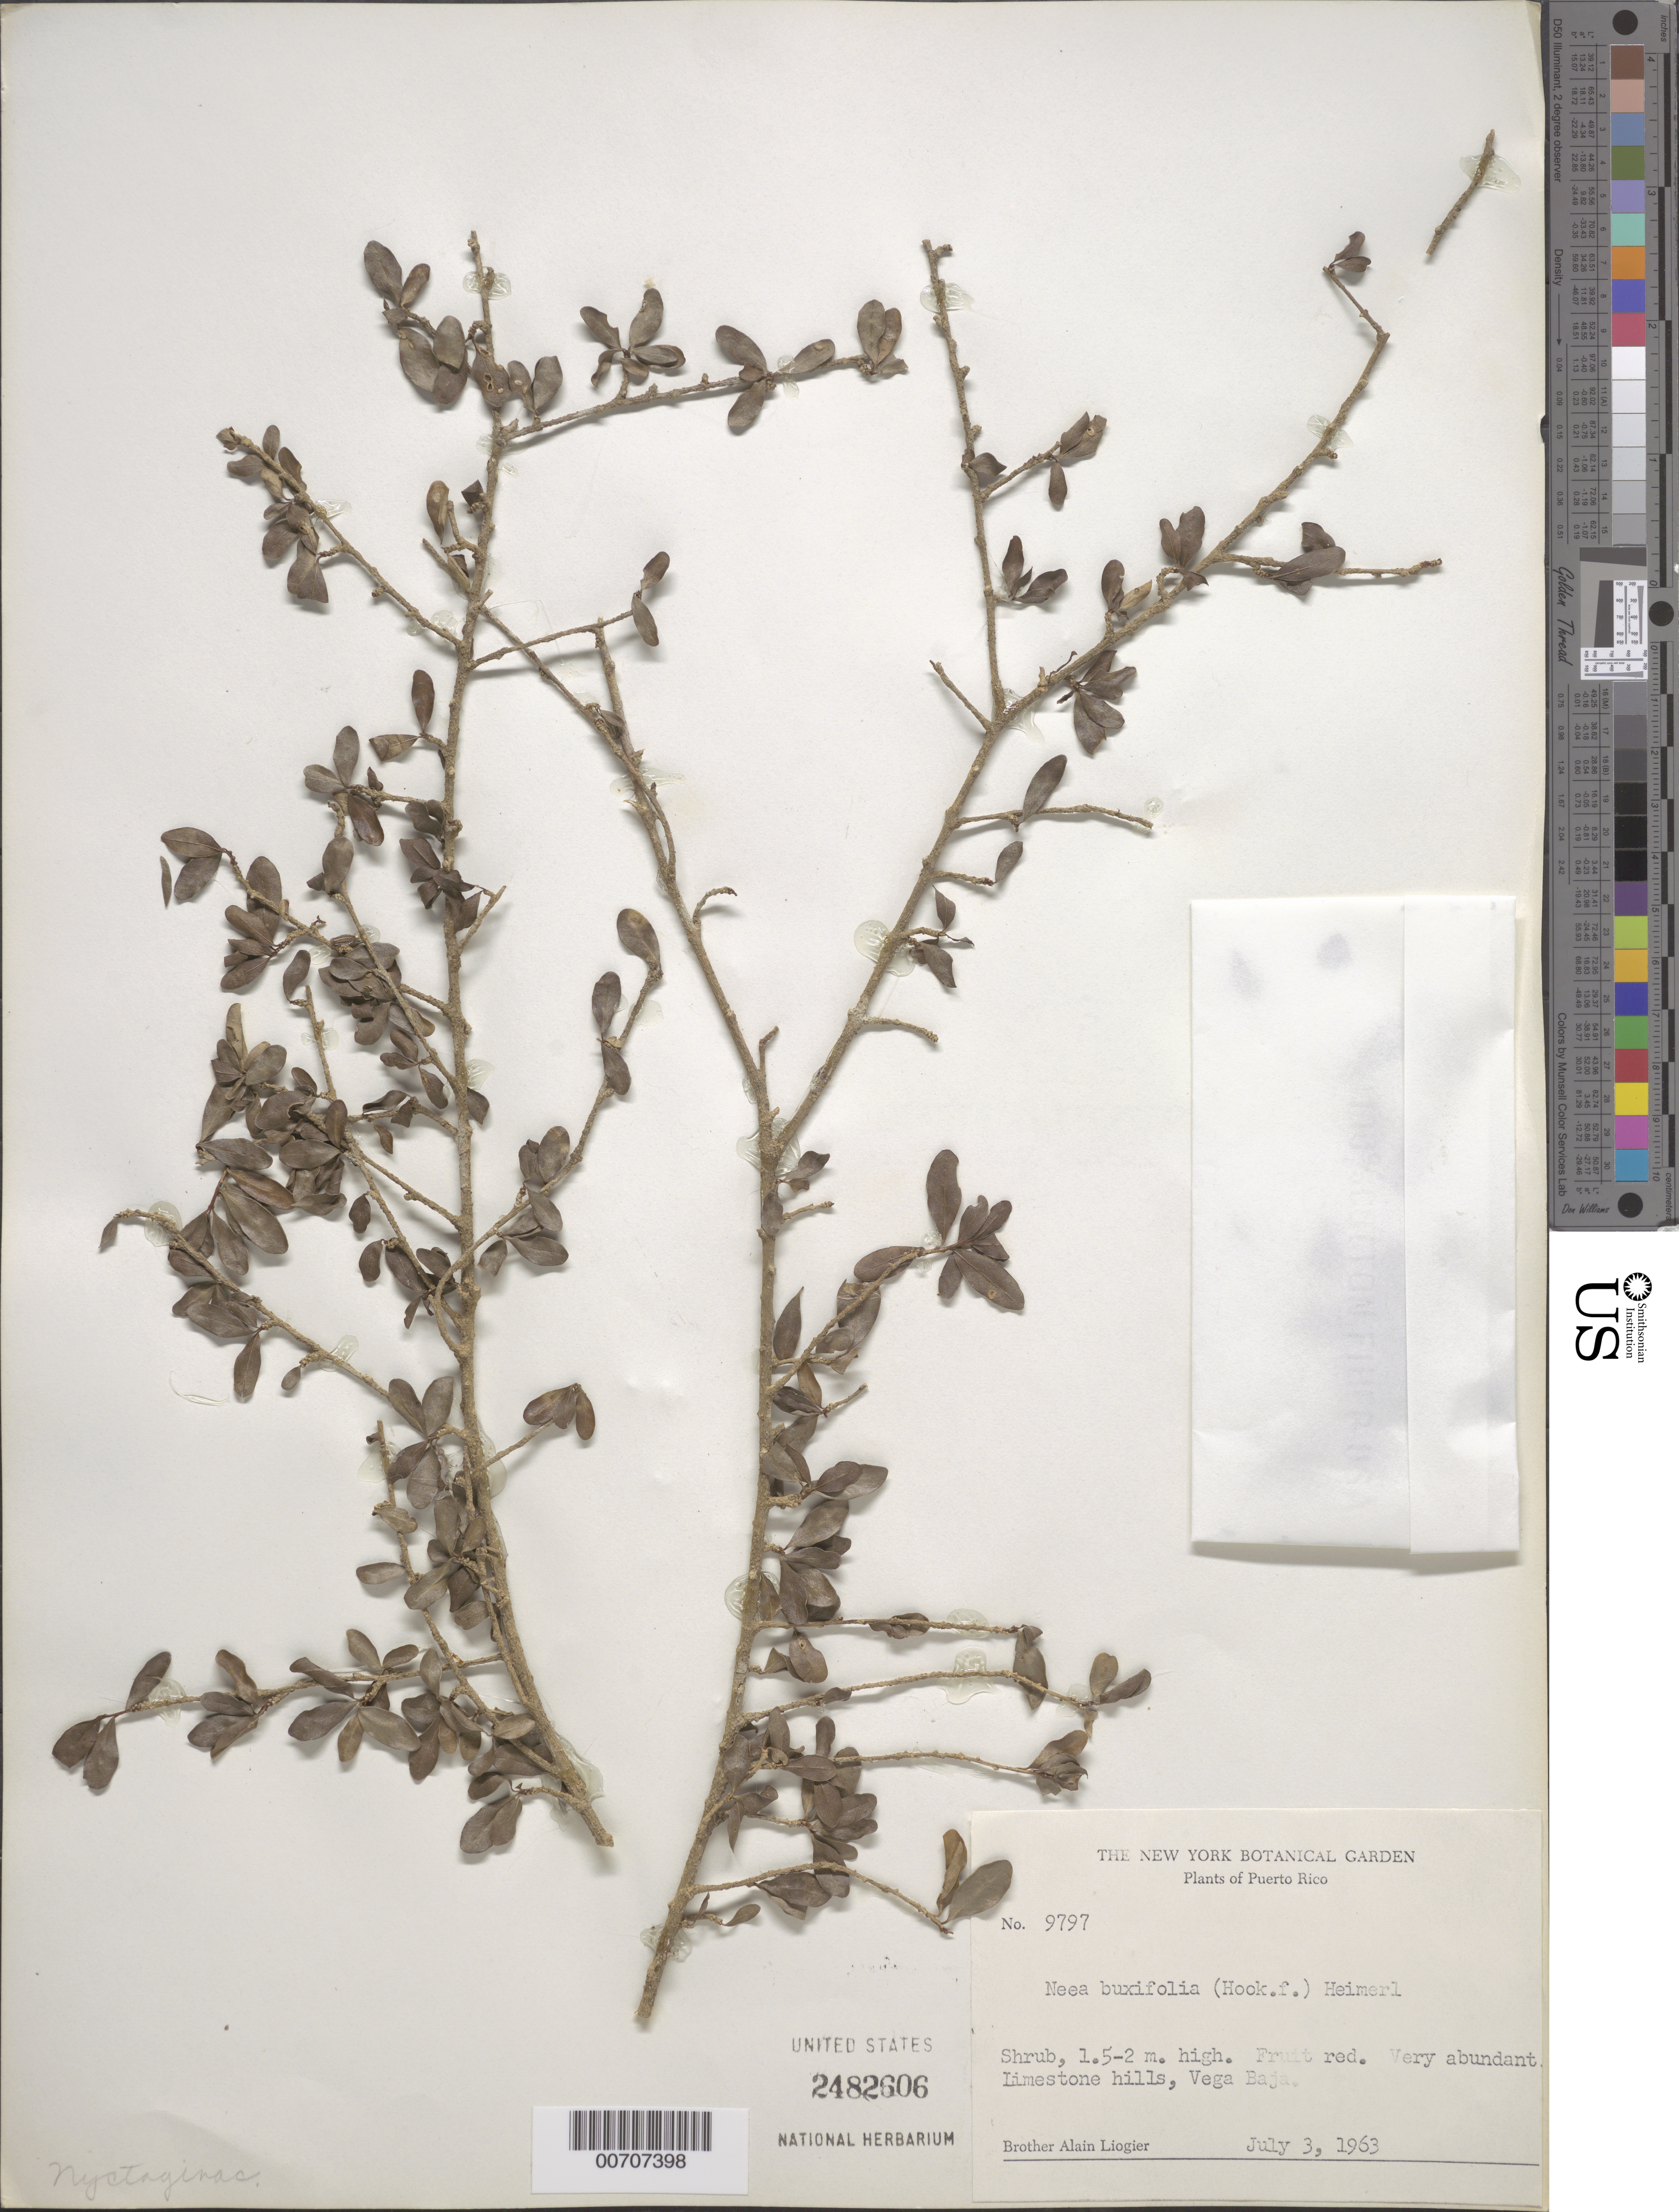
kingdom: Plantae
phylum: Tracheophyta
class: Magnoliopsida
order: Caryophyllales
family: Nyctaginaceae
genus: Neea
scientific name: Neea buxifolia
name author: (Hook. f.) Heimerl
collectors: A. H. Liogier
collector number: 9797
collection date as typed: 03 Jul 1963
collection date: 1963-07-03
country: Puerto Rico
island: Greater Antilles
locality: Vega Baja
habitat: Limestone hill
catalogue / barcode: US 2482606